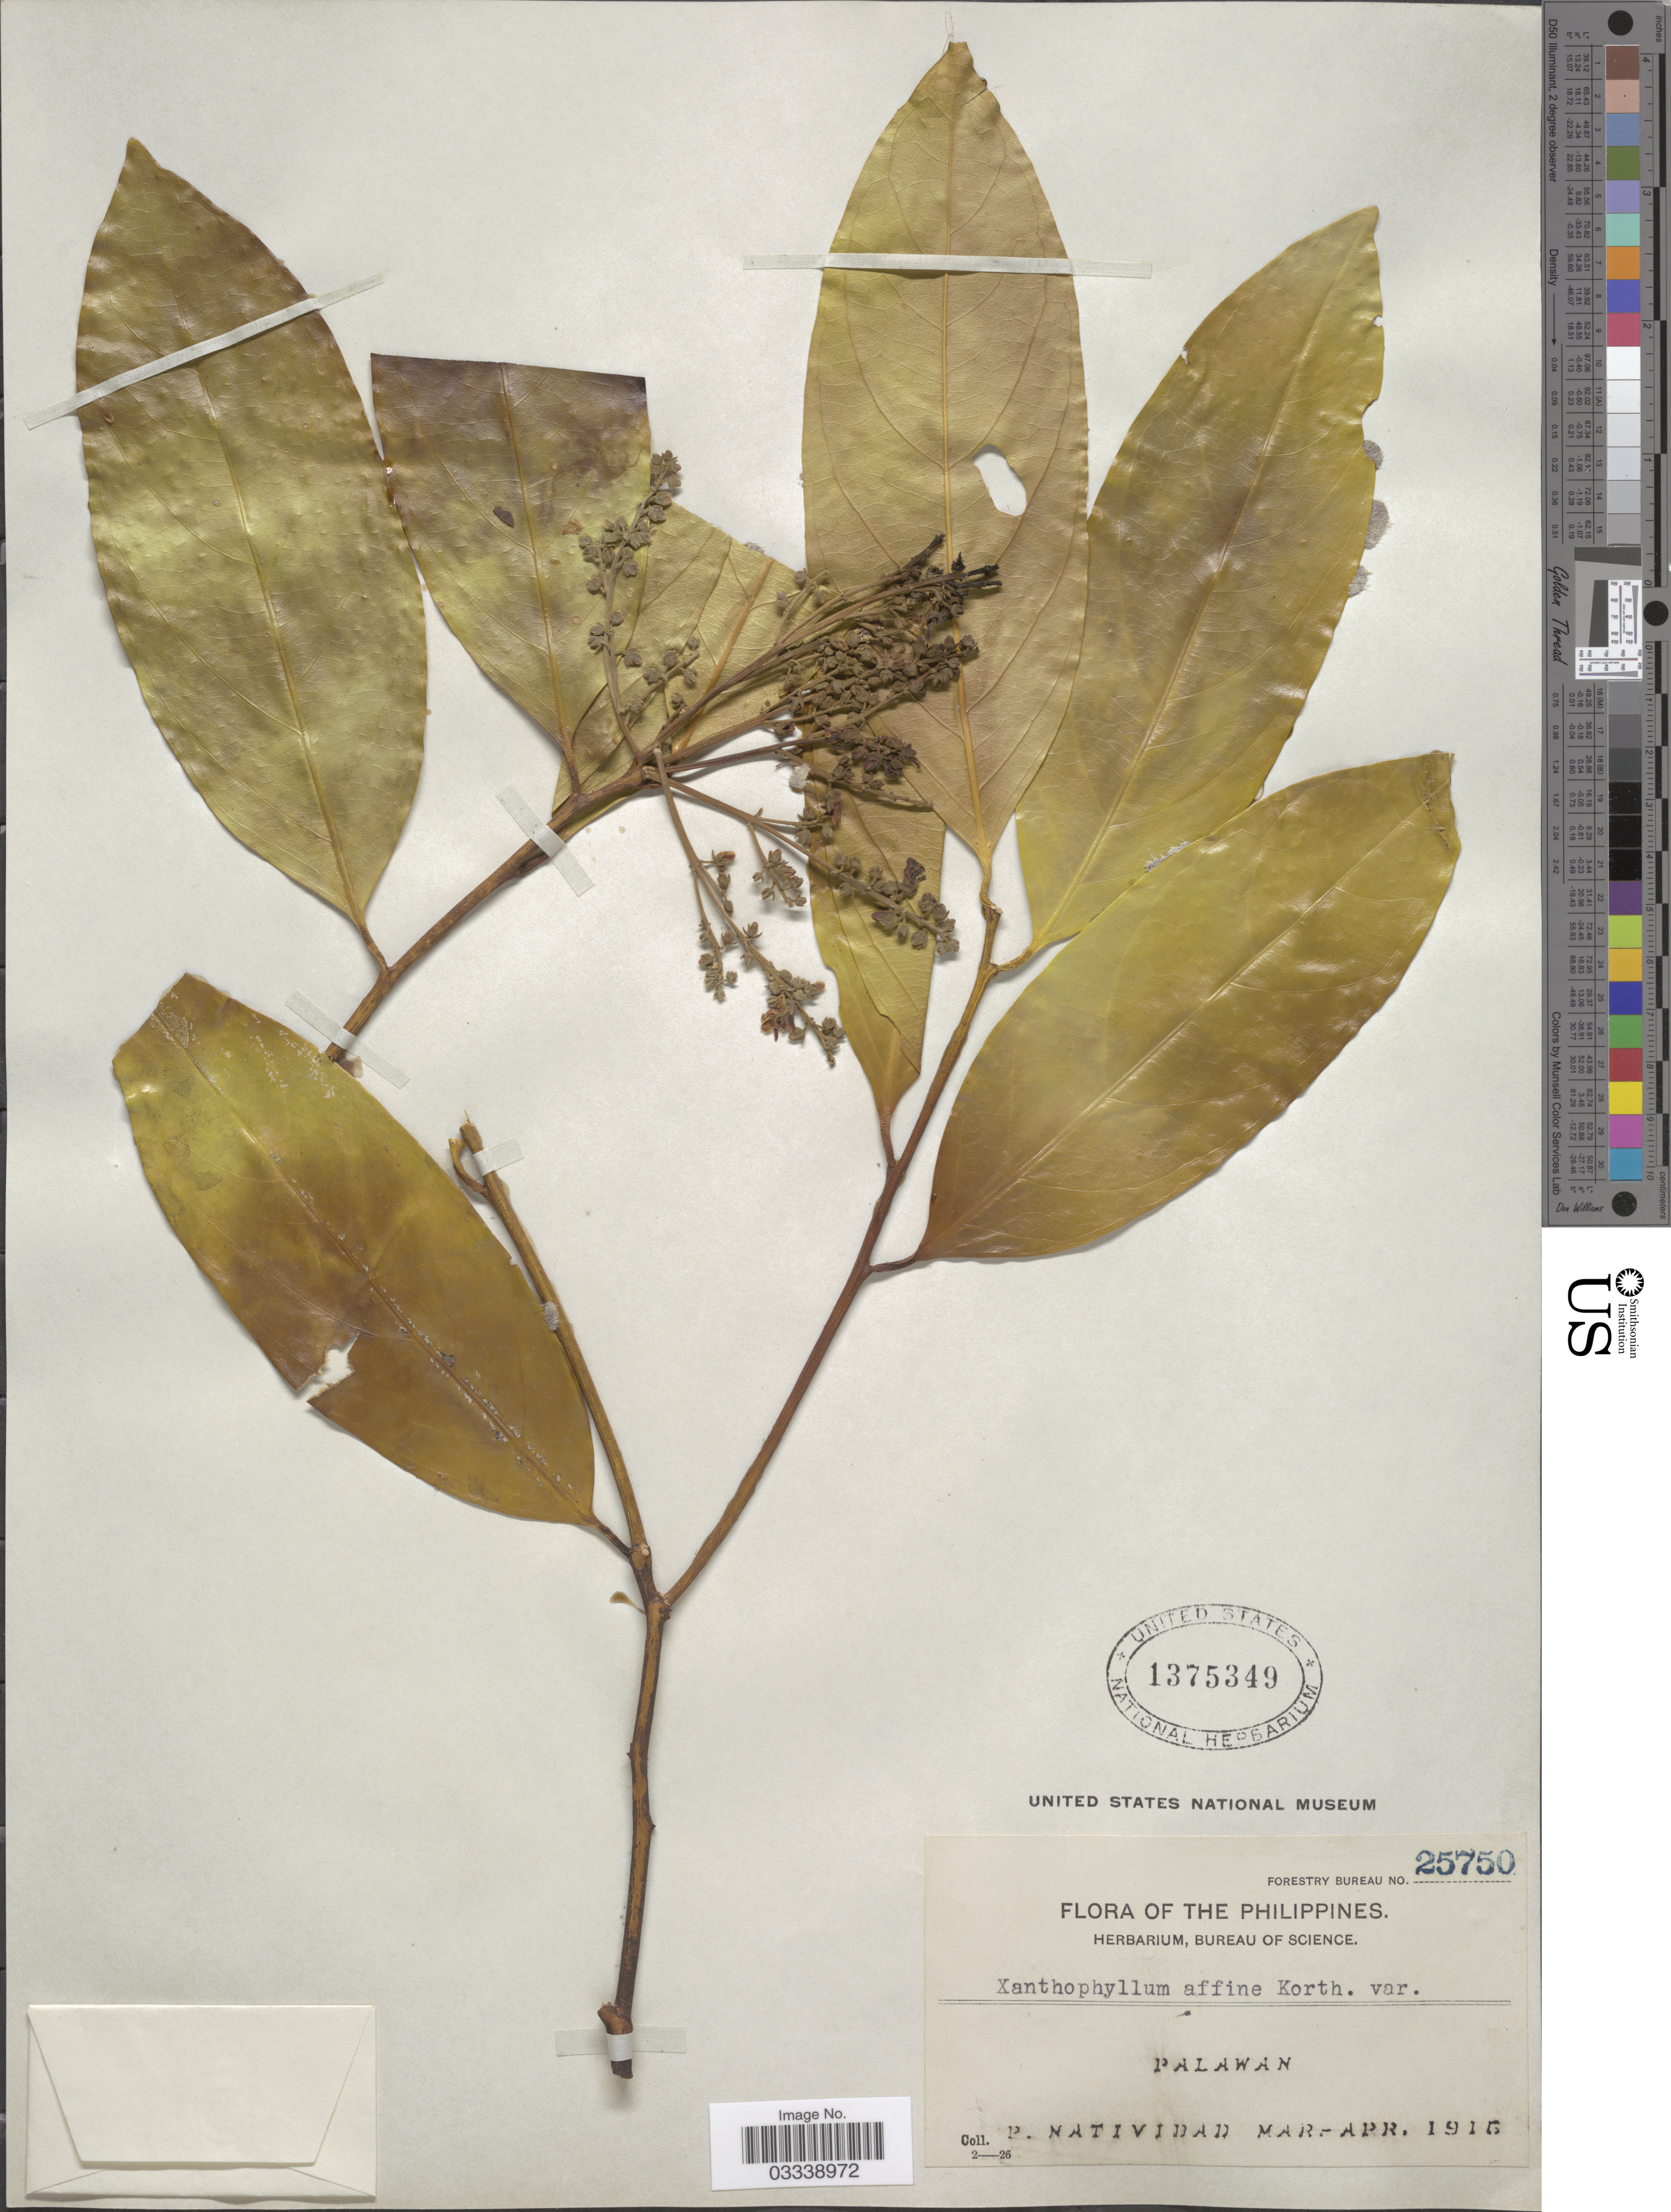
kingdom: Plantae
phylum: Tracheophyta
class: Magnoliopsida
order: Fabales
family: Polygalaceae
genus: Xanthophyllum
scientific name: Xanthophyllum affine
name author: Korth. ex Miq.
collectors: P. Natividad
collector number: Forestry Bureau 25750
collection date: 1916-03/1916-04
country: Philippines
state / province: Mimaropa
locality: Palawan.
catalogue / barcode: US 1375349